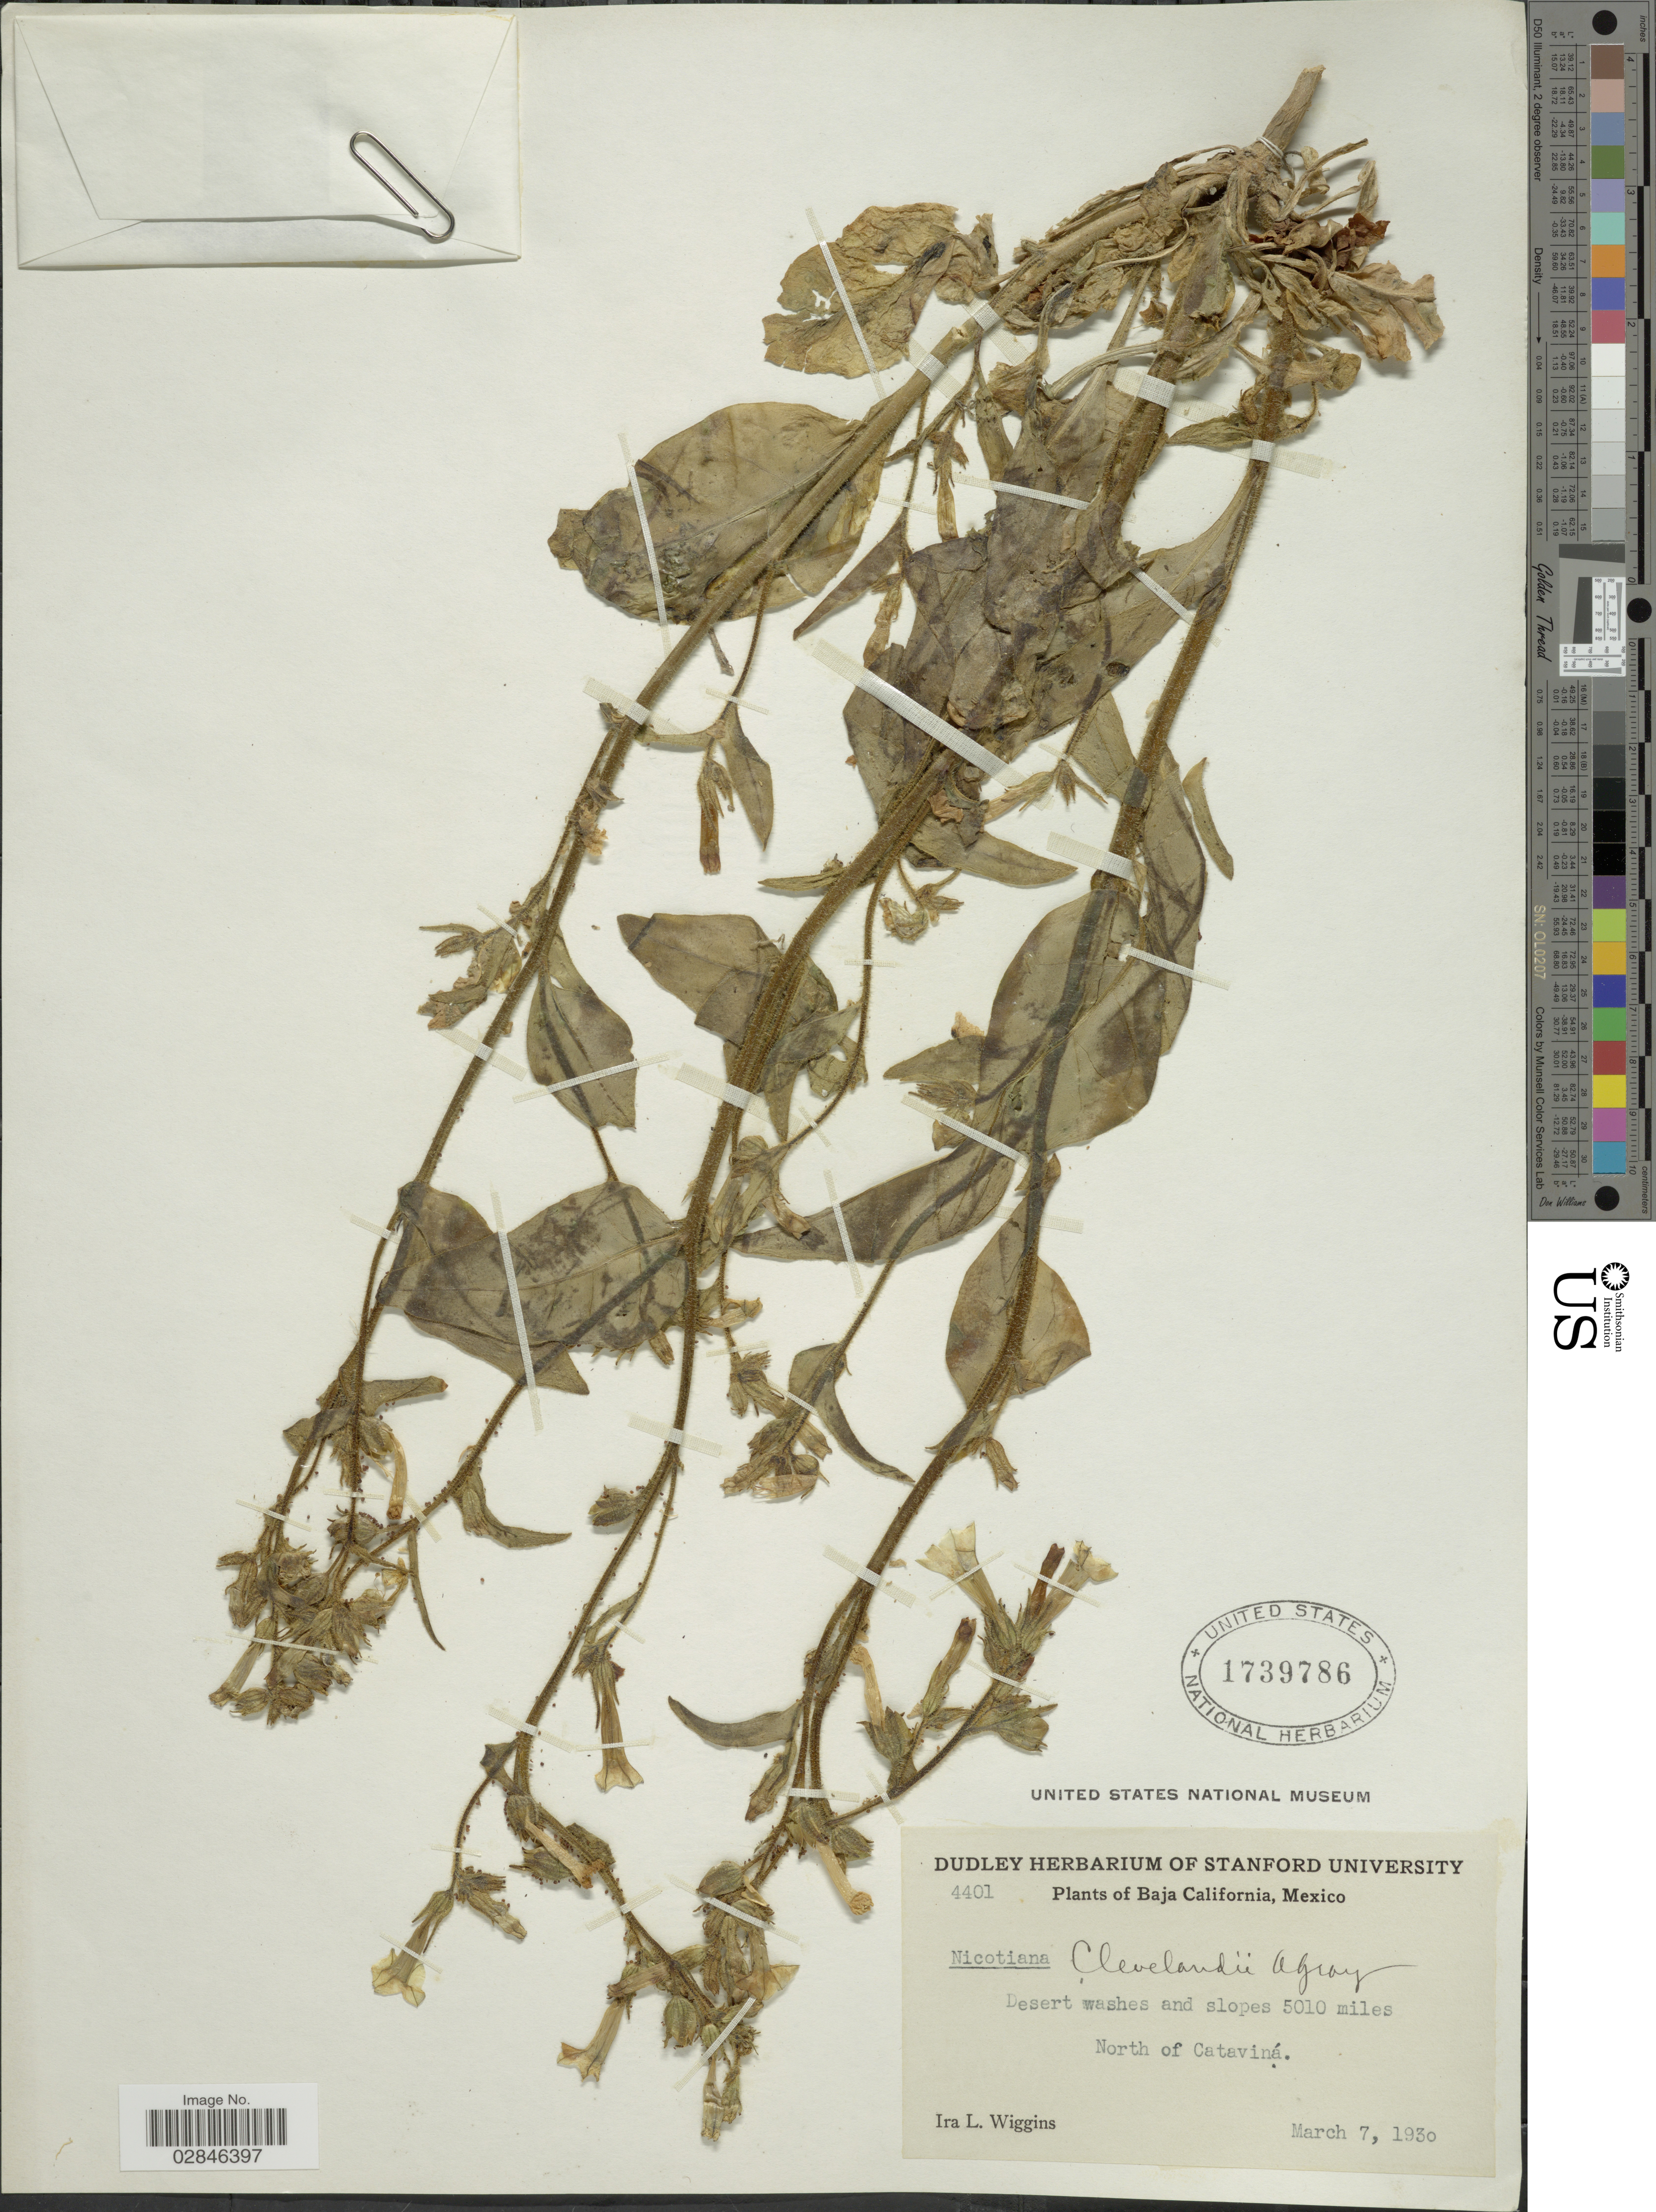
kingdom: Plantae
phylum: Tracheophyta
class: Magnoliopsida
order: Solanales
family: Solanaceae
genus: Nicotiana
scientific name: Nicotiana clevelandii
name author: A. Gray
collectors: I. L. Wiggins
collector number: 4401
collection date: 1930-03-07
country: Mexico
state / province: Baja California Norte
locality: Desert washes and slopes 5010 miles North of Cataviná.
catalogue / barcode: US 1739786